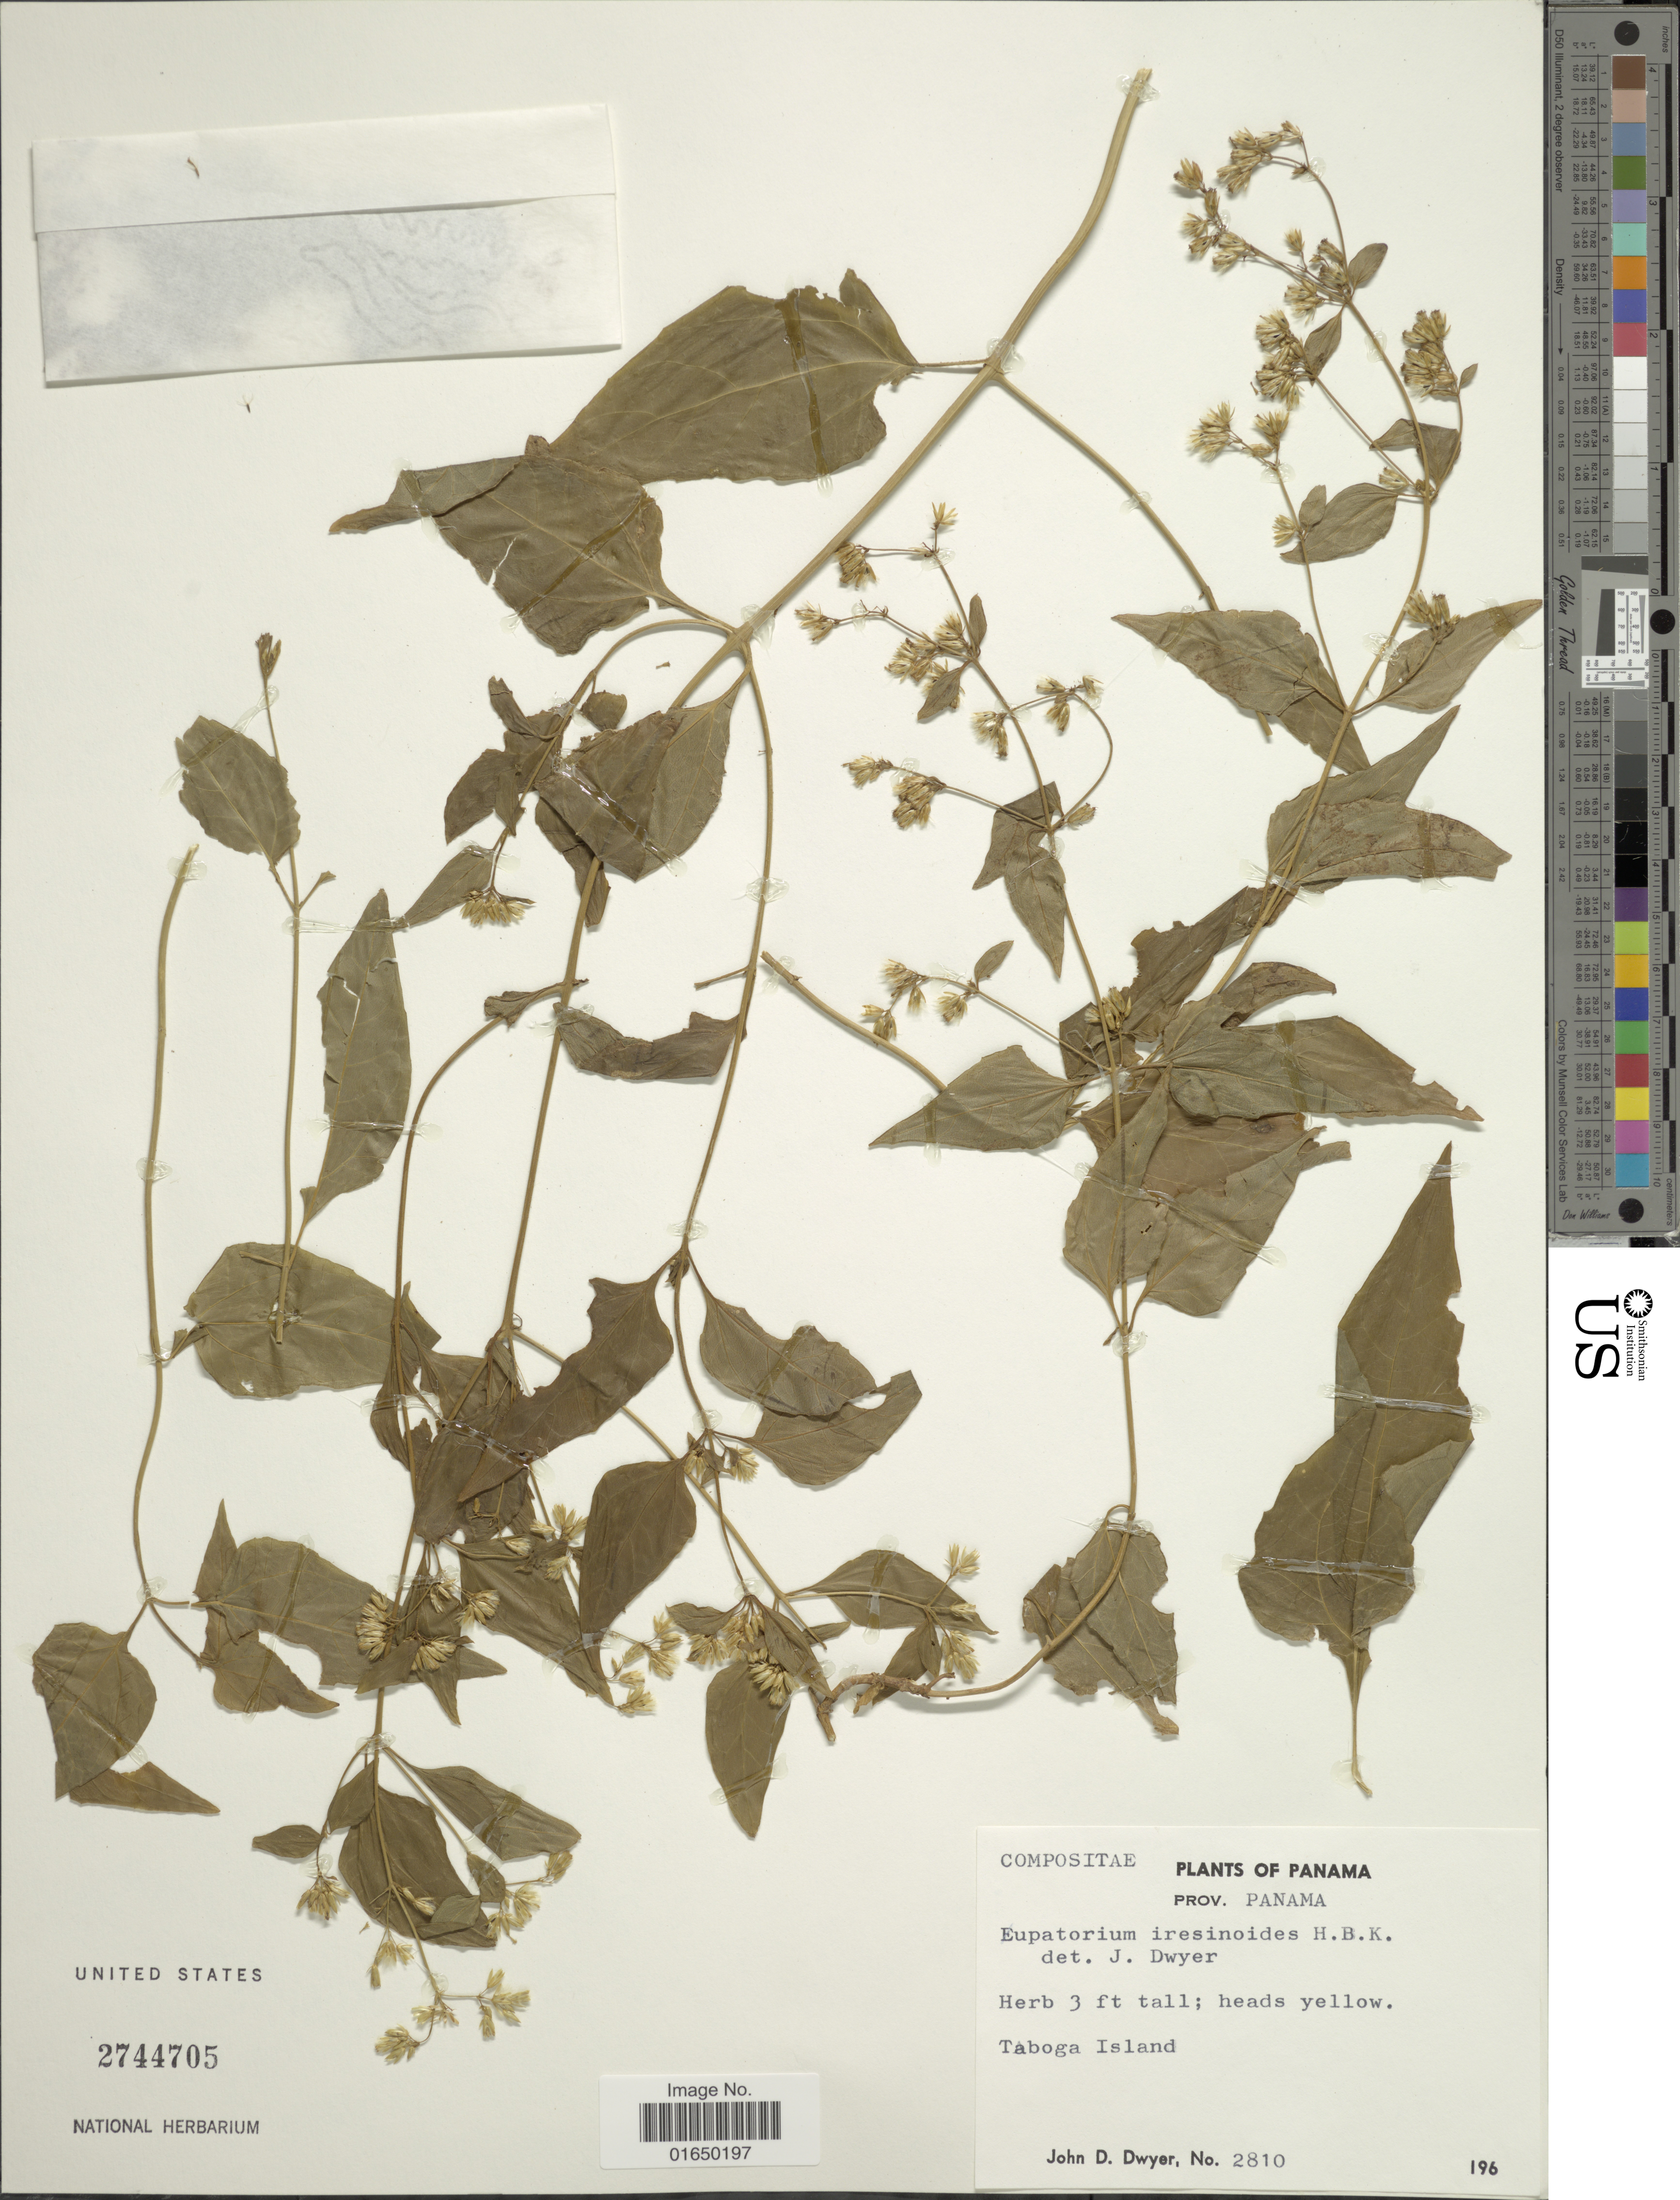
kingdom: Plantae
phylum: Tracheophyta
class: Magnoliopsida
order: Asterales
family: Asteraceae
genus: Condylidium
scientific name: Condylidium iresinoides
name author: (Kunth) R.M. King & H. Rob.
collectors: J. D. Dwyer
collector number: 2810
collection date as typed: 196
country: Panama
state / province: Panamá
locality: Taboga Island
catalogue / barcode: US 2744705